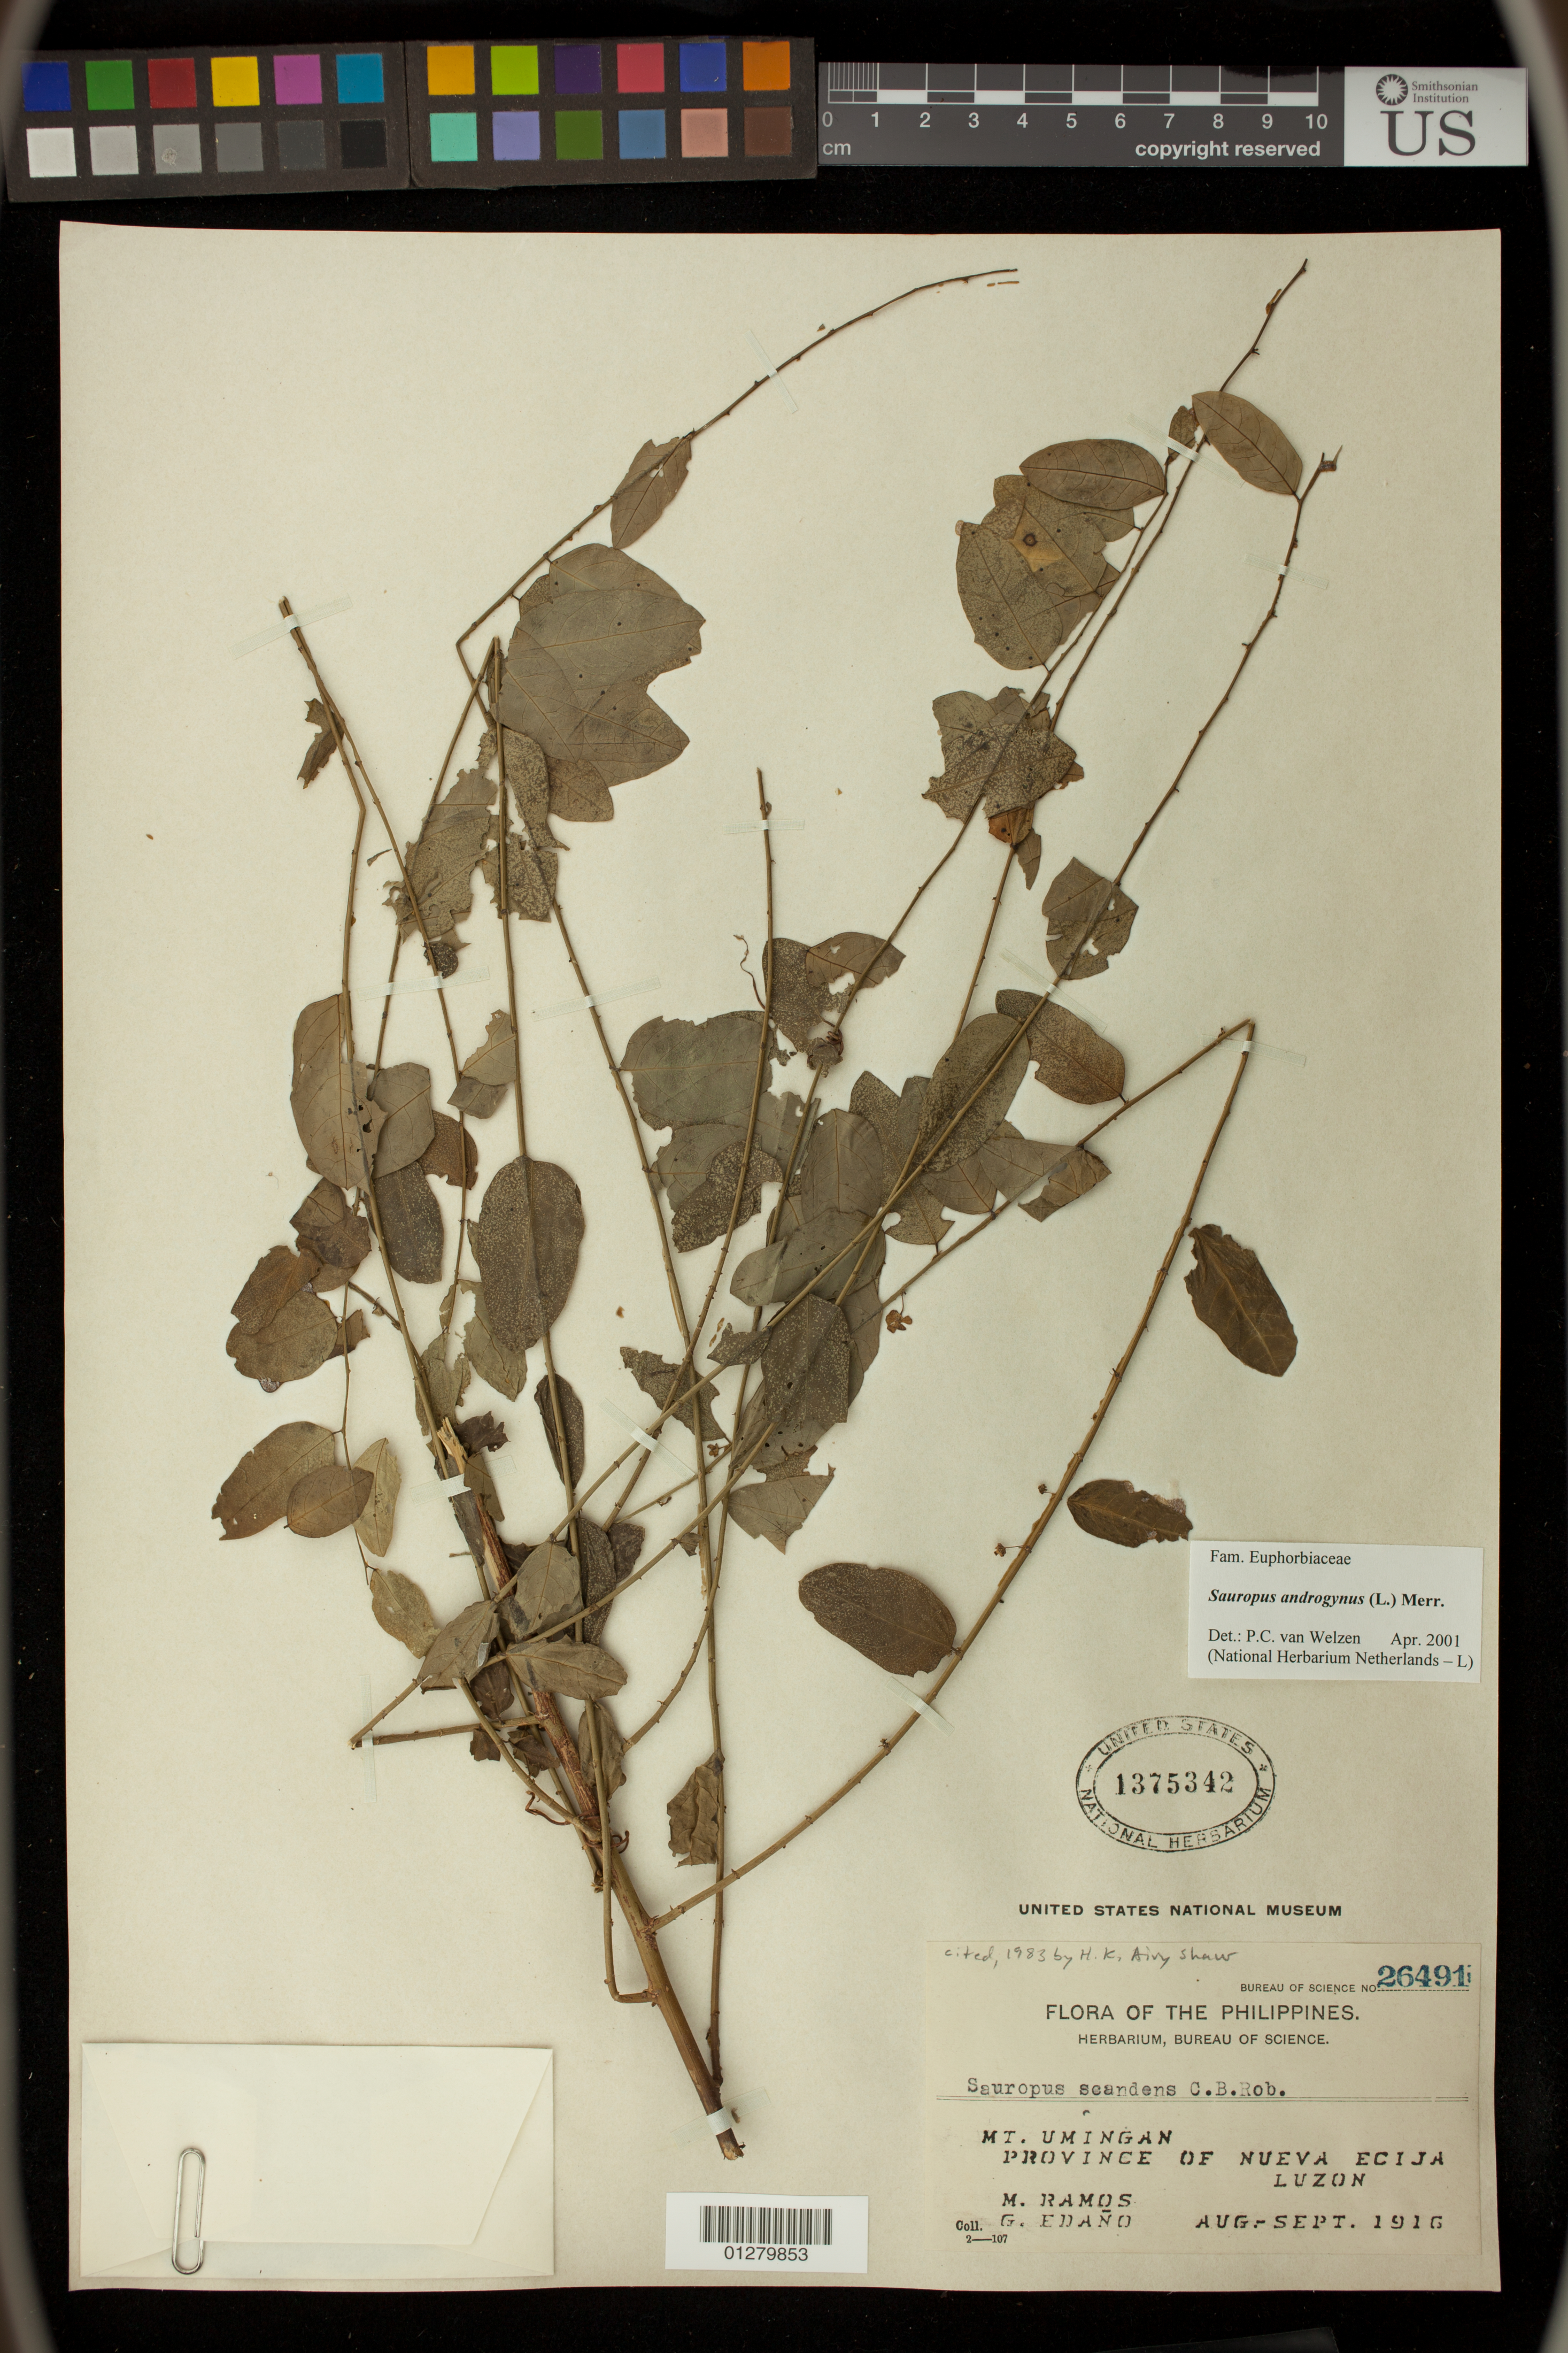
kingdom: Plantae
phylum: Tracheophyta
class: Magnoliopsida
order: Malpighiales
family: Phyllanthaceae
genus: Sauropus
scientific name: Sauropus androgynus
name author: (L.) Merr.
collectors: F. Ramos M. & G. Edaño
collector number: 26491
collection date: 1916-08/1916-09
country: Philippines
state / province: Central Luzon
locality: Providence Nueva Ecija, Mt. Umingan on the Island of Luzon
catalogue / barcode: US 1375342